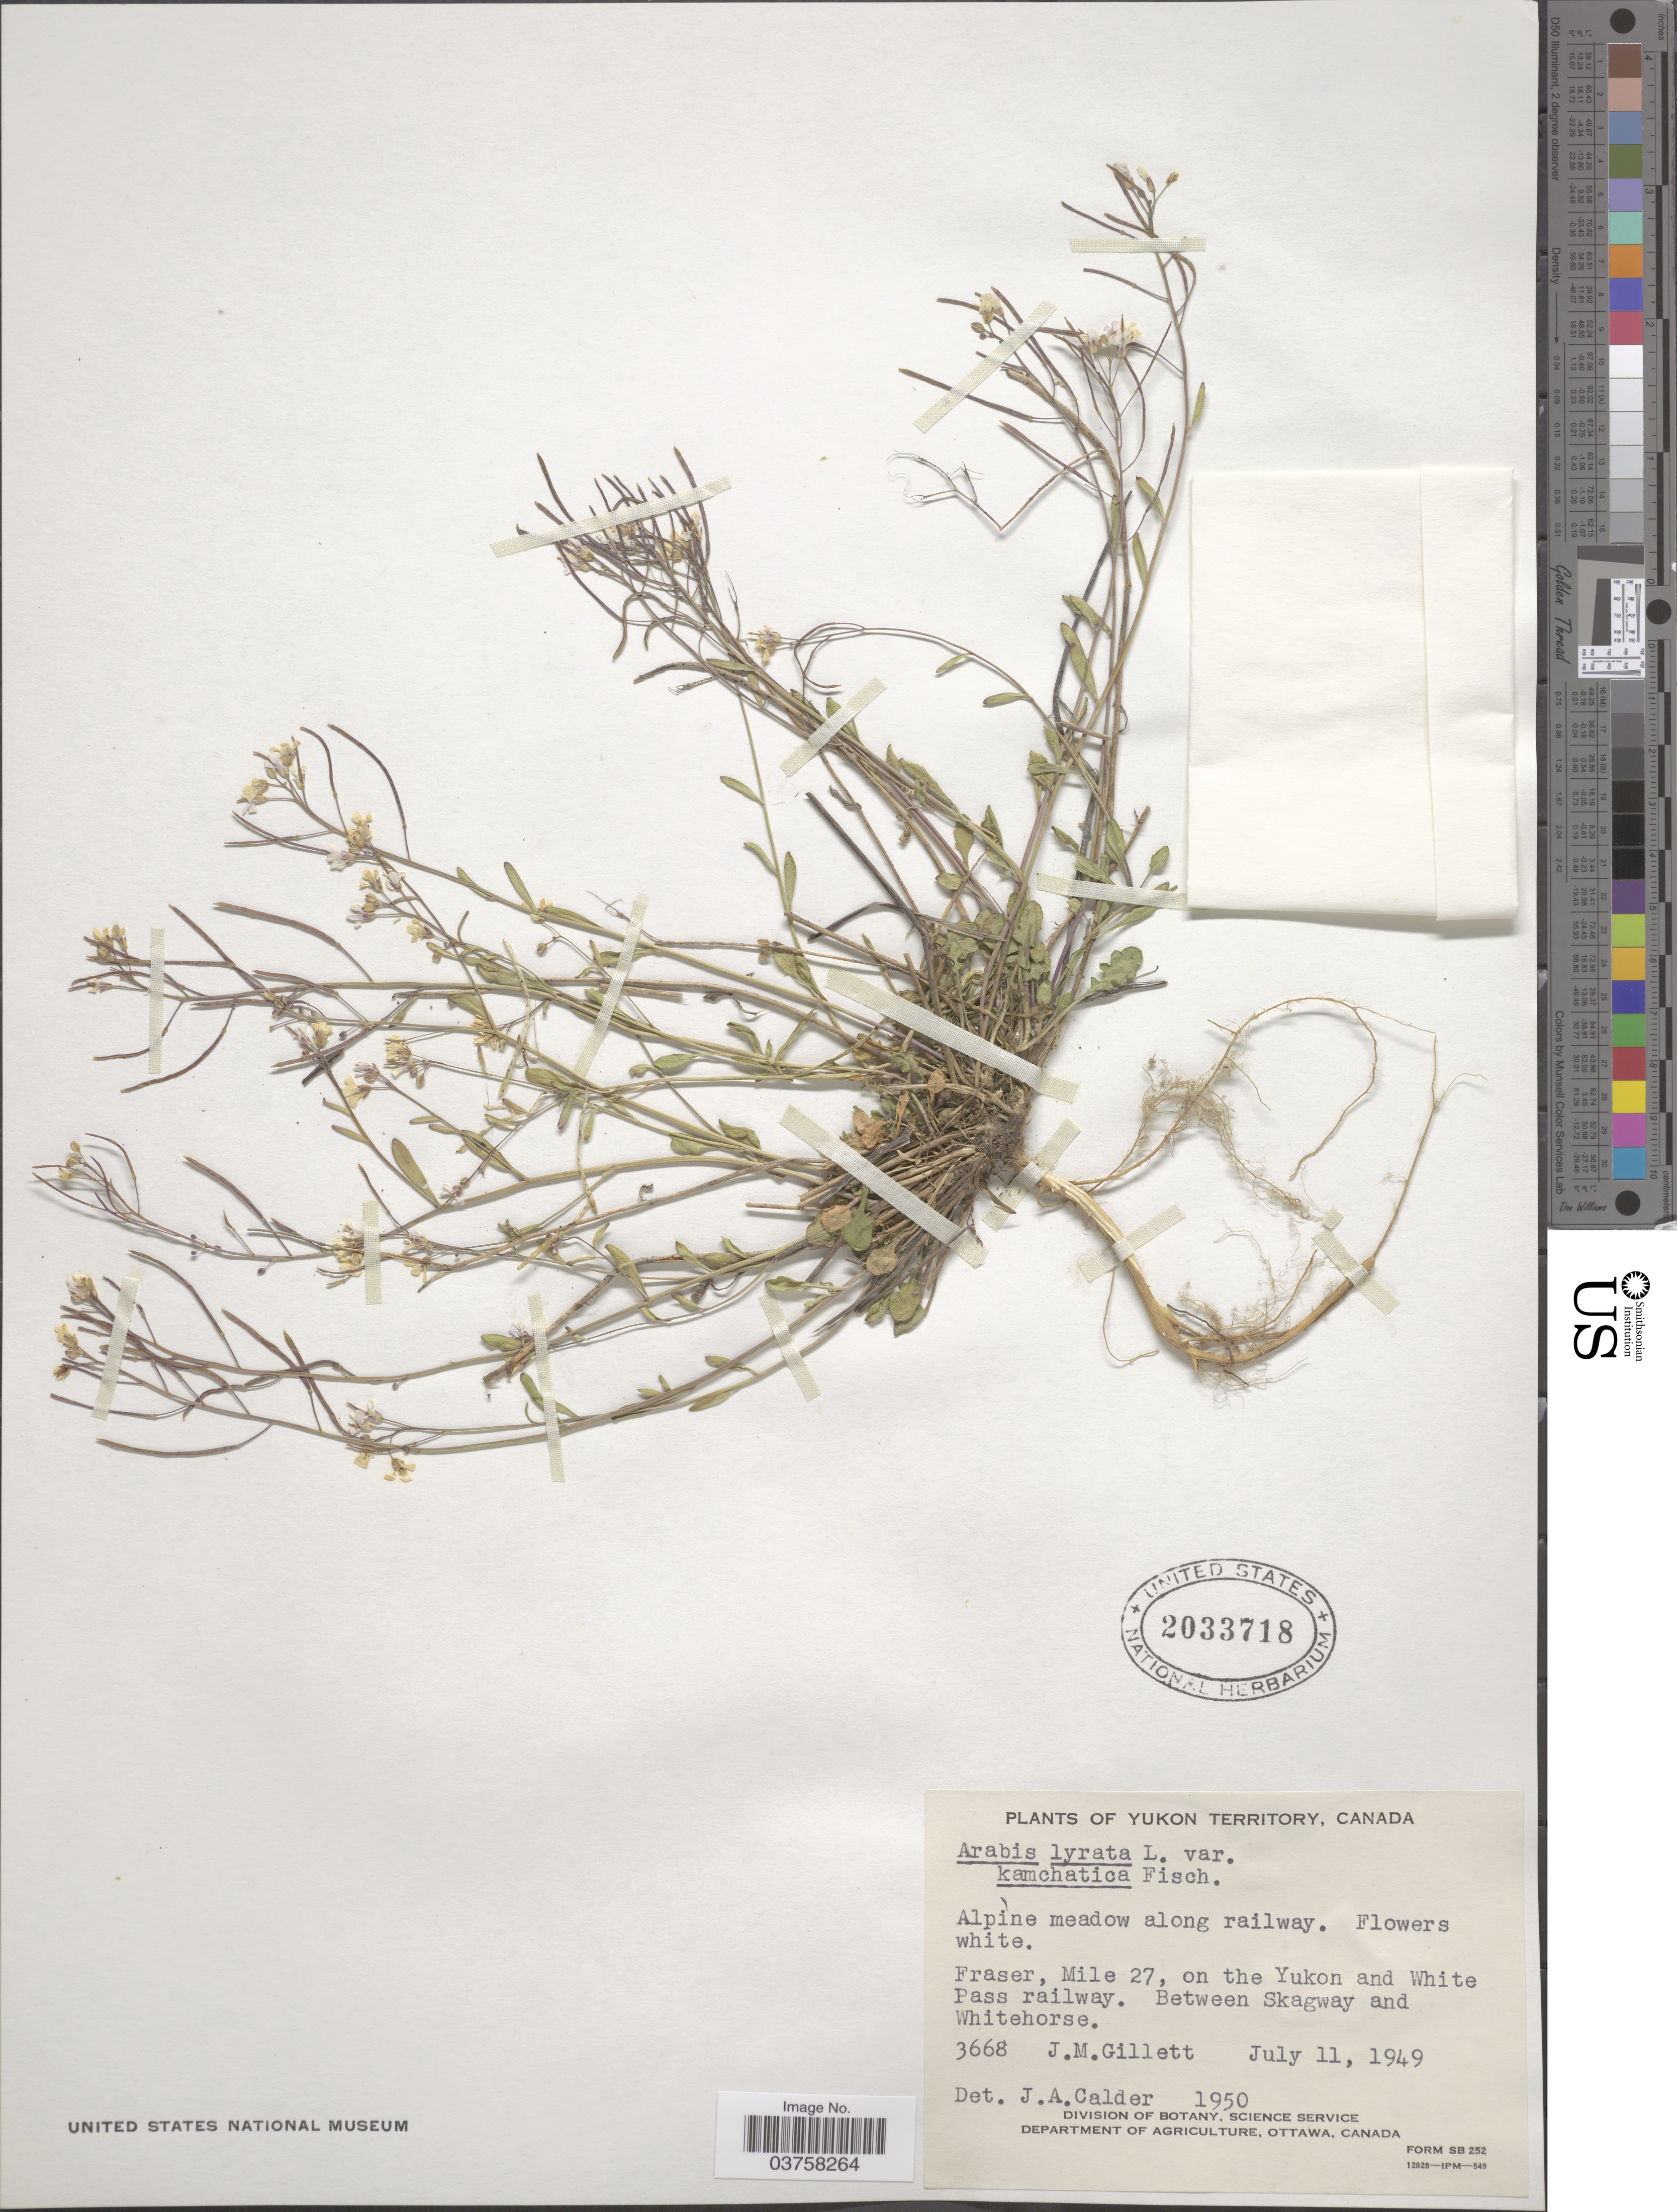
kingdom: Plantae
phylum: Tracheophyta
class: Magnoliopsida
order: Brassicales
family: Brassicaceae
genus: Arabidopsis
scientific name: Arabidopsis lyrata subsp. kamchatica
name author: (Fisch. ex DC.) O'Kane & Al-Shehbaz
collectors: J. M. Gillett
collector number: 3668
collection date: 1949-07-11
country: Canada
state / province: Yukon Territory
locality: Alpine meadow along railway. Fraser, Mile 27, on the Yukon and White Pass railway. Between Skagway and Whitehorse.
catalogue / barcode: US 2033718